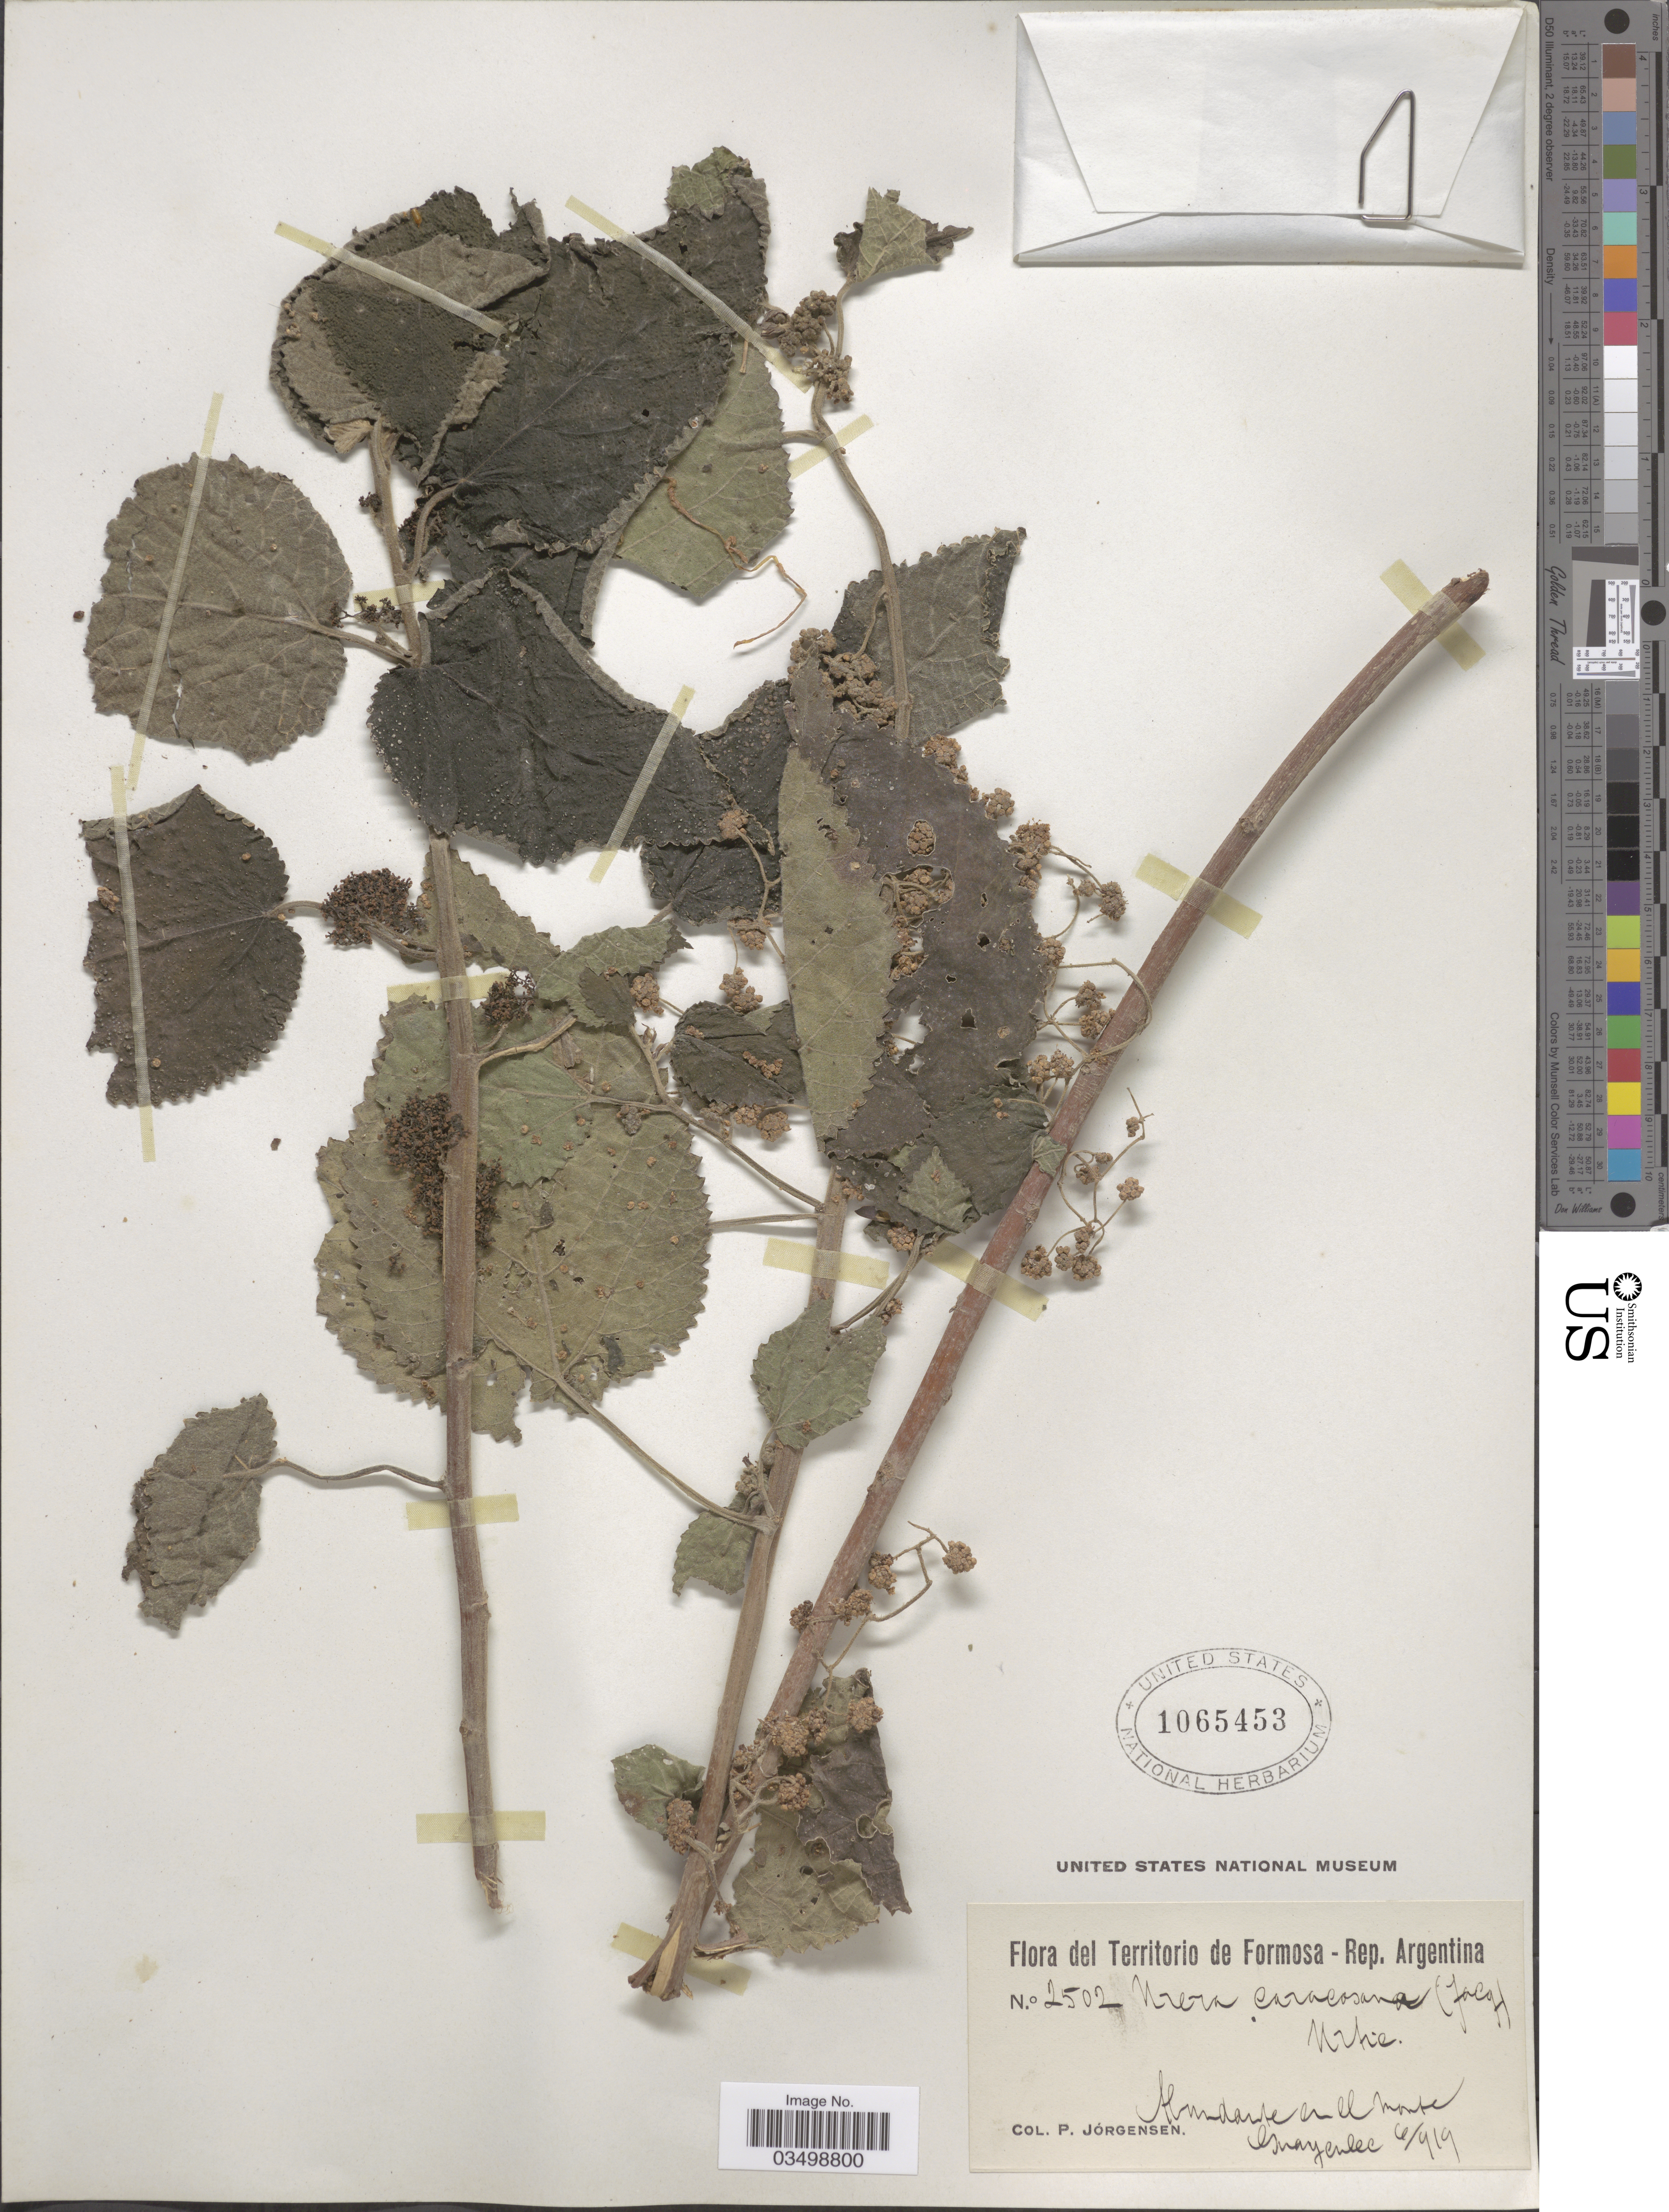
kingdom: Plantae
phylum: Tracheophyta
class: Magnoliopsida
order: Rosales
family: Urticaceae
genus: Urera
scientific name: Urera aurantiaca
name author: Wedd.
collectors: P. Jörgensen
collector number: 2502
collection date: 1919-06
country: Argentina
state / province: Formosa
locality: Abundant* en el monte Guayenlec*.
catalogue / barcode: US 1065453